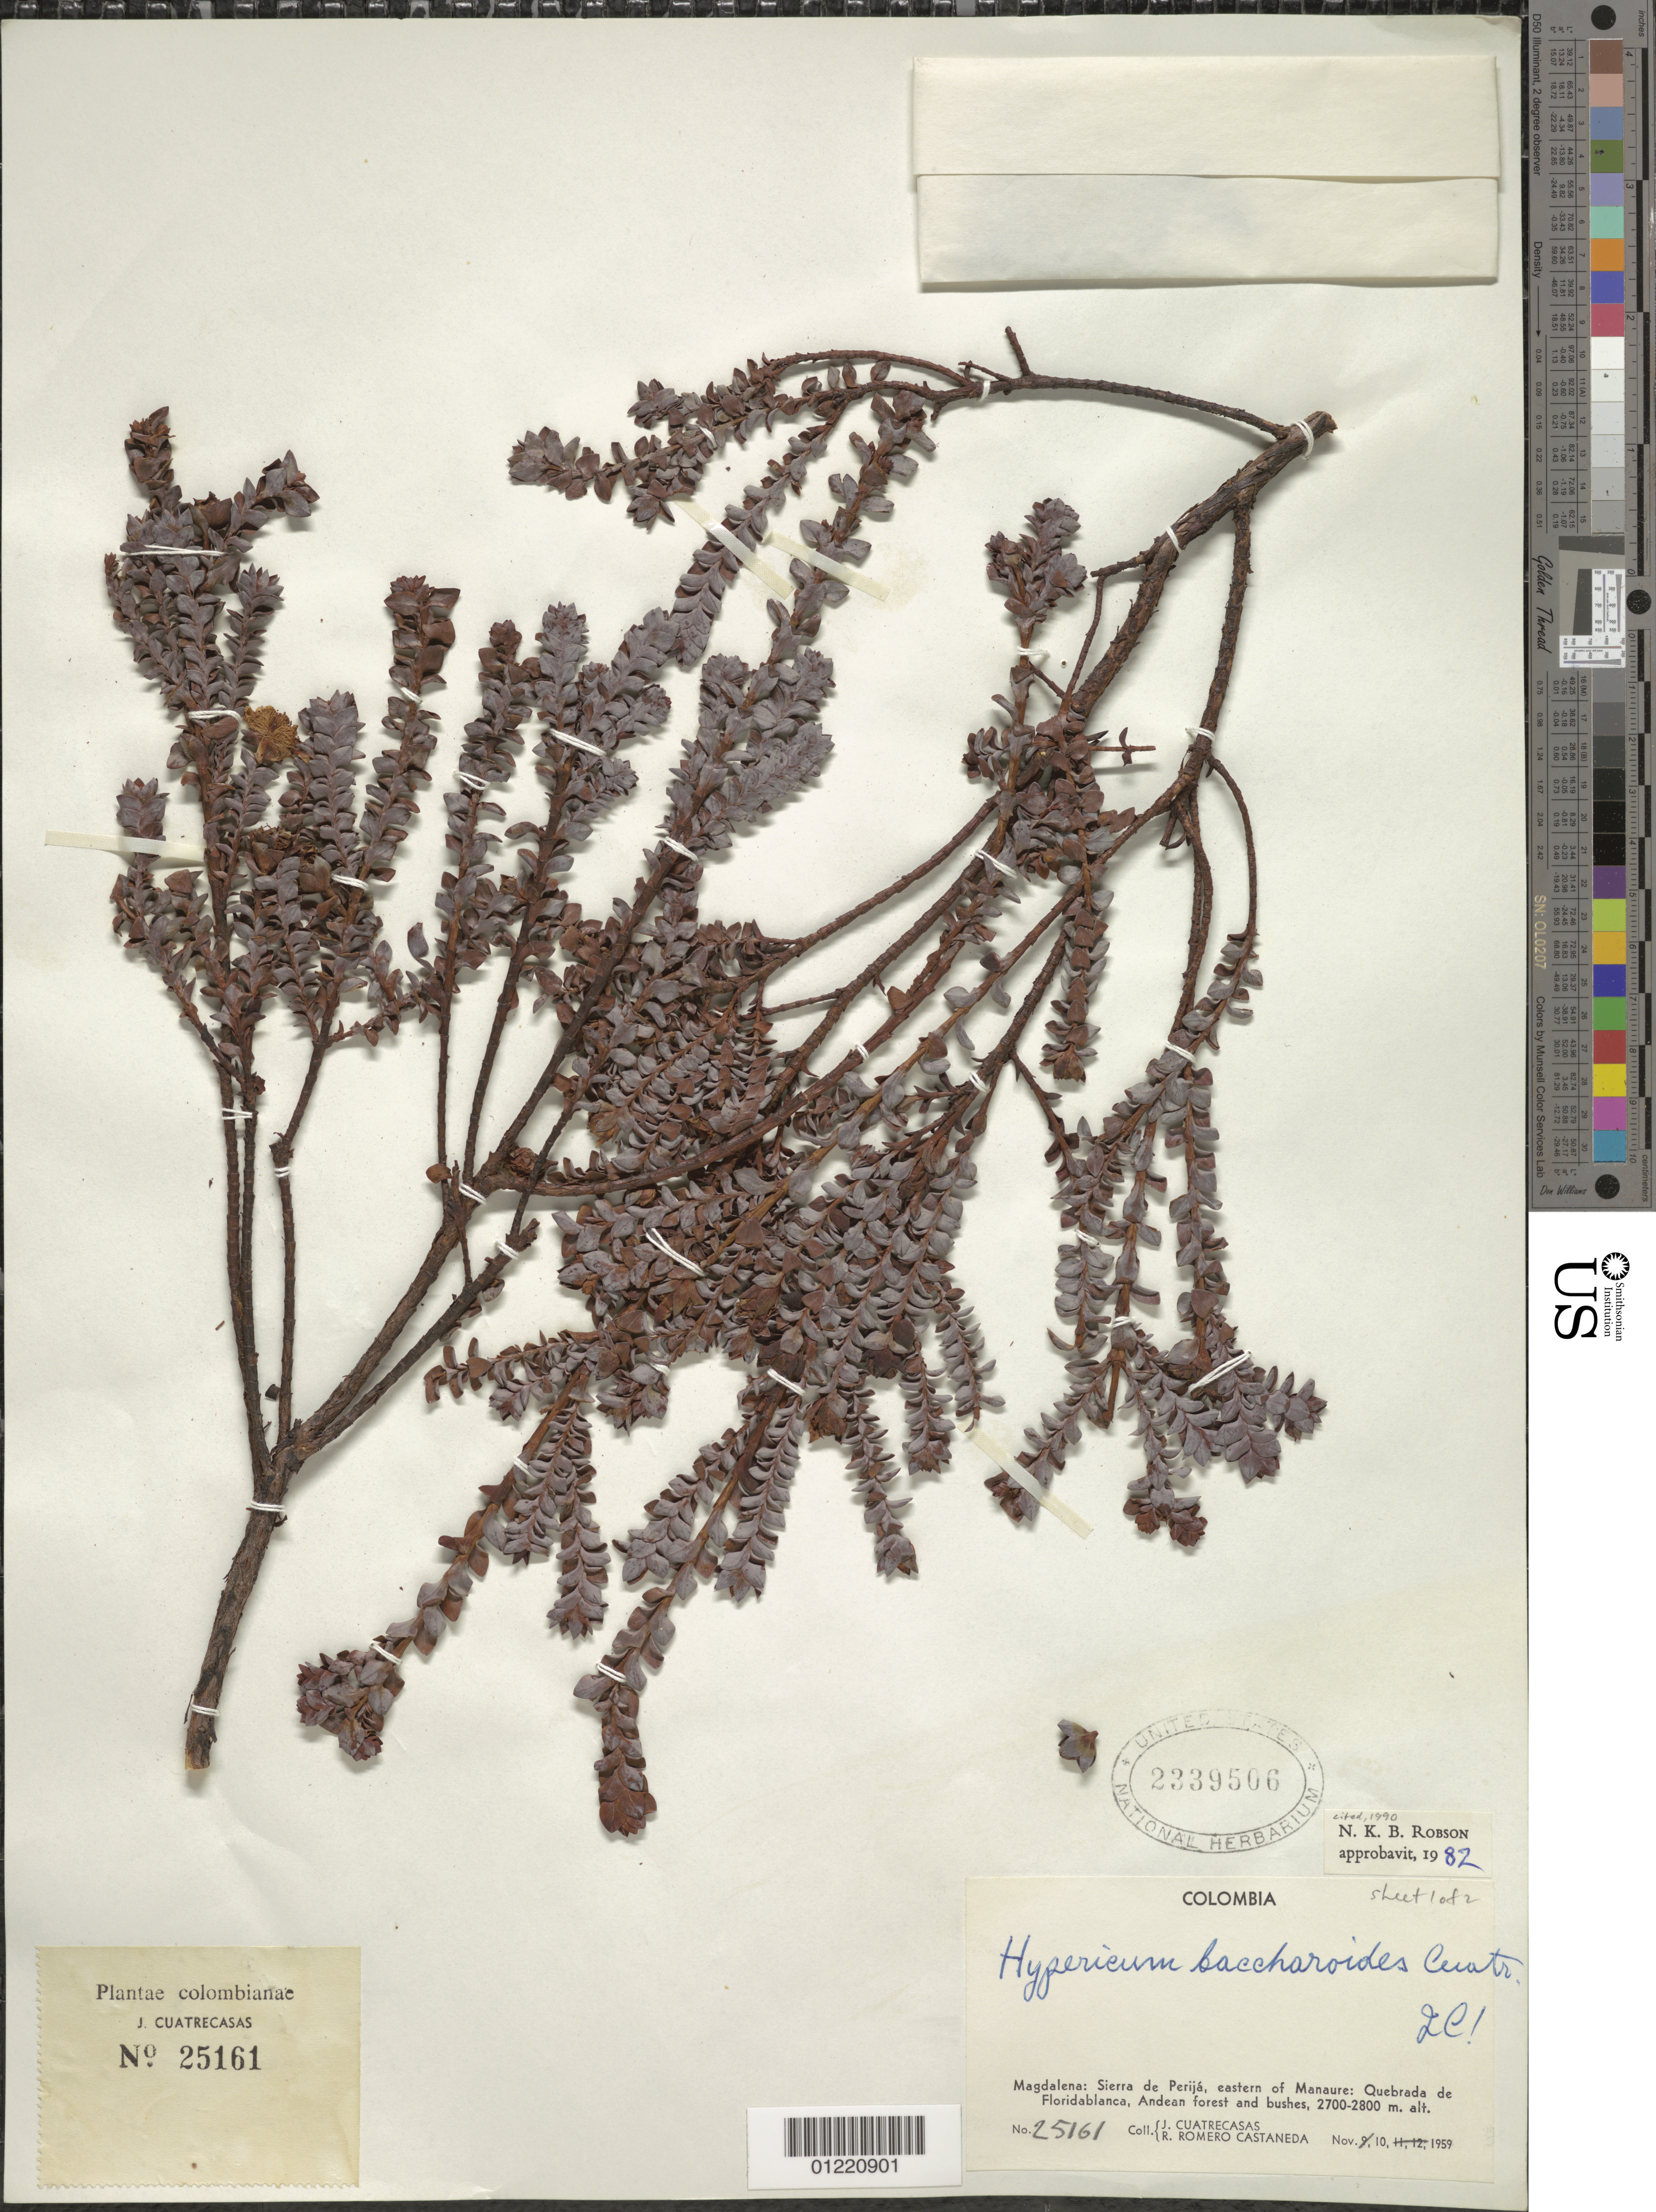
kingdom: Plantae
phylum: Tracheophyta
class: Magnoliopsida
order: Malpighiales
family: Hypericaceae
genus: Hypericum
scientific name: Hypericum baccharoides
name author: Cuatrec.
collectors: J. Cuatrecasas & R. Romero Castañeda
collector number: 25161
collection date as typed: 10 Nov 1959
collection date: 1959-11-10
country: Colombia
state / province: Magdalena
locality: Sierra de Perijá, E of Manaure, Quebrada de Floridablanca.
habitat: Andean forest and bushes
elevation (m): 2700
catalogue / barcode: US 2339506